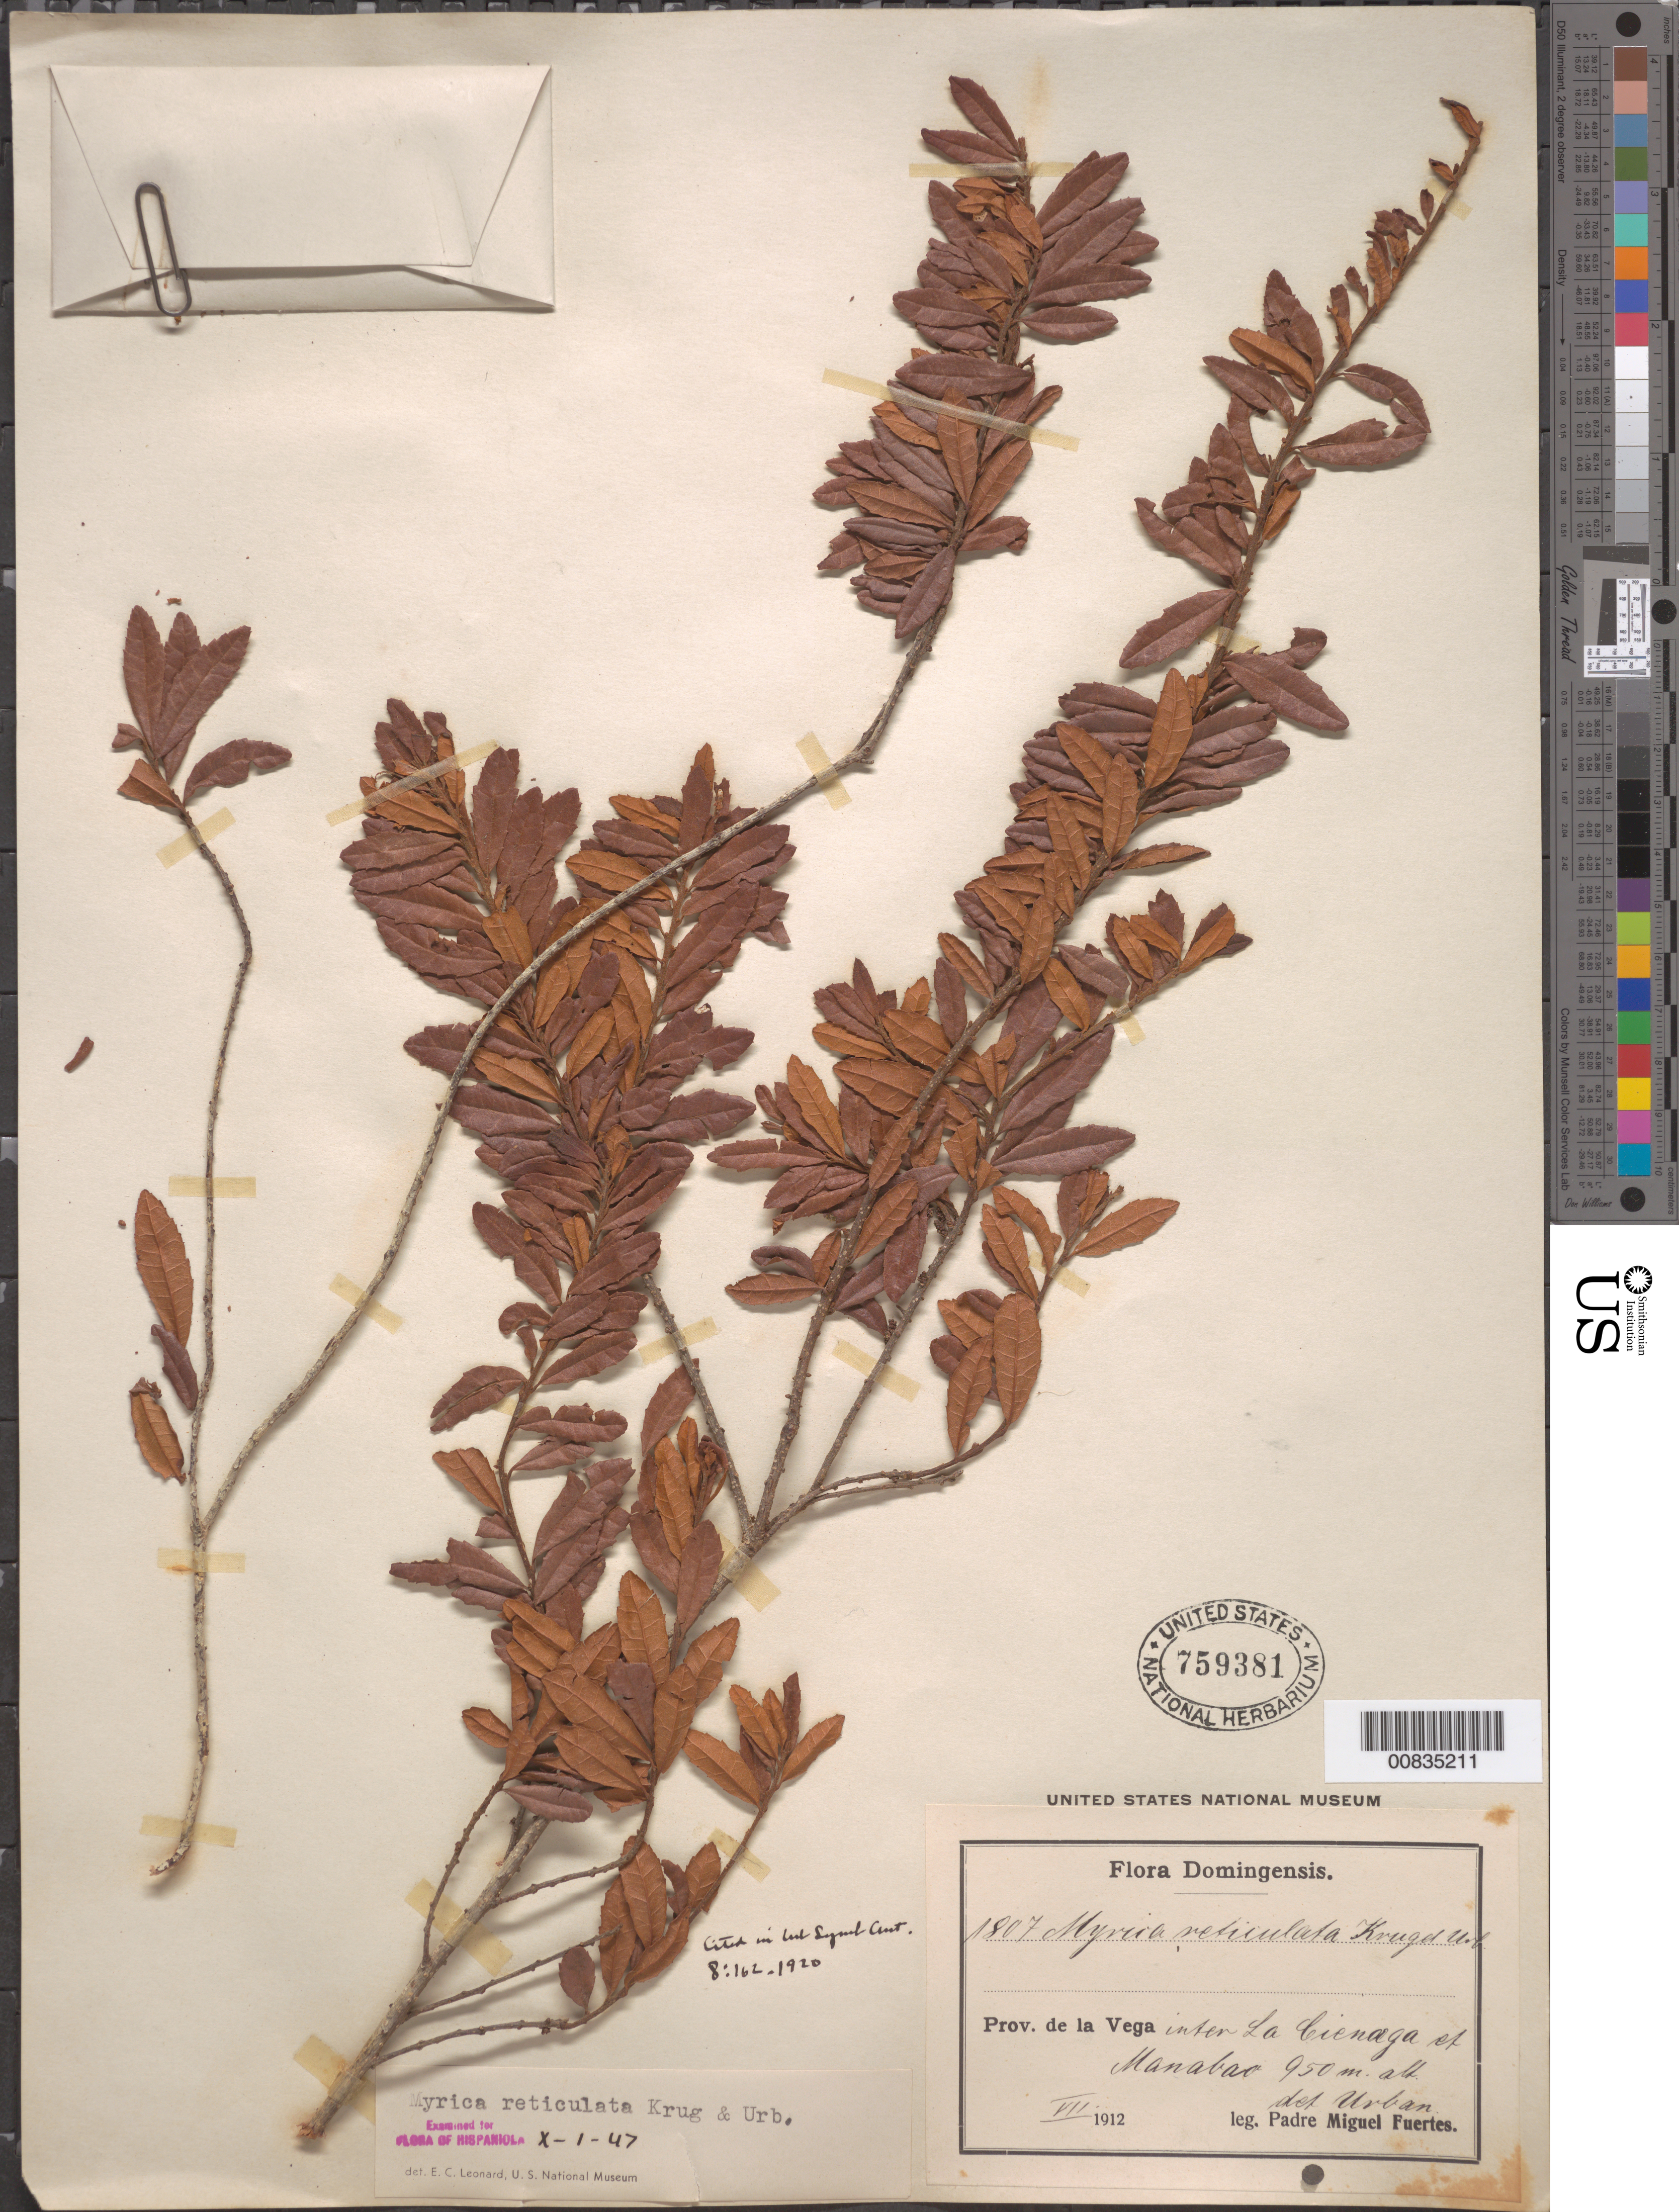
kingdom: Plantae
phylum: Tracheophyta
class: Magnoliopsida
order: Fagales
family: Myricaceae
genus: Myrica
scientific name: Myrica reticulata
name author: Krug & Urb.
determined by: Leonard, Emery C., (US)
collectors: M. D. Fuertes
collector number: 1807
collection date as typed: Jul 1912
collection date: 1912-07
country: Dominican Republic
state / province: La Vega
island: Hispaniola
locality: Inter La Ciénaga et Manabao.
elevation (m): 950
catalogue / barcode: US 759381